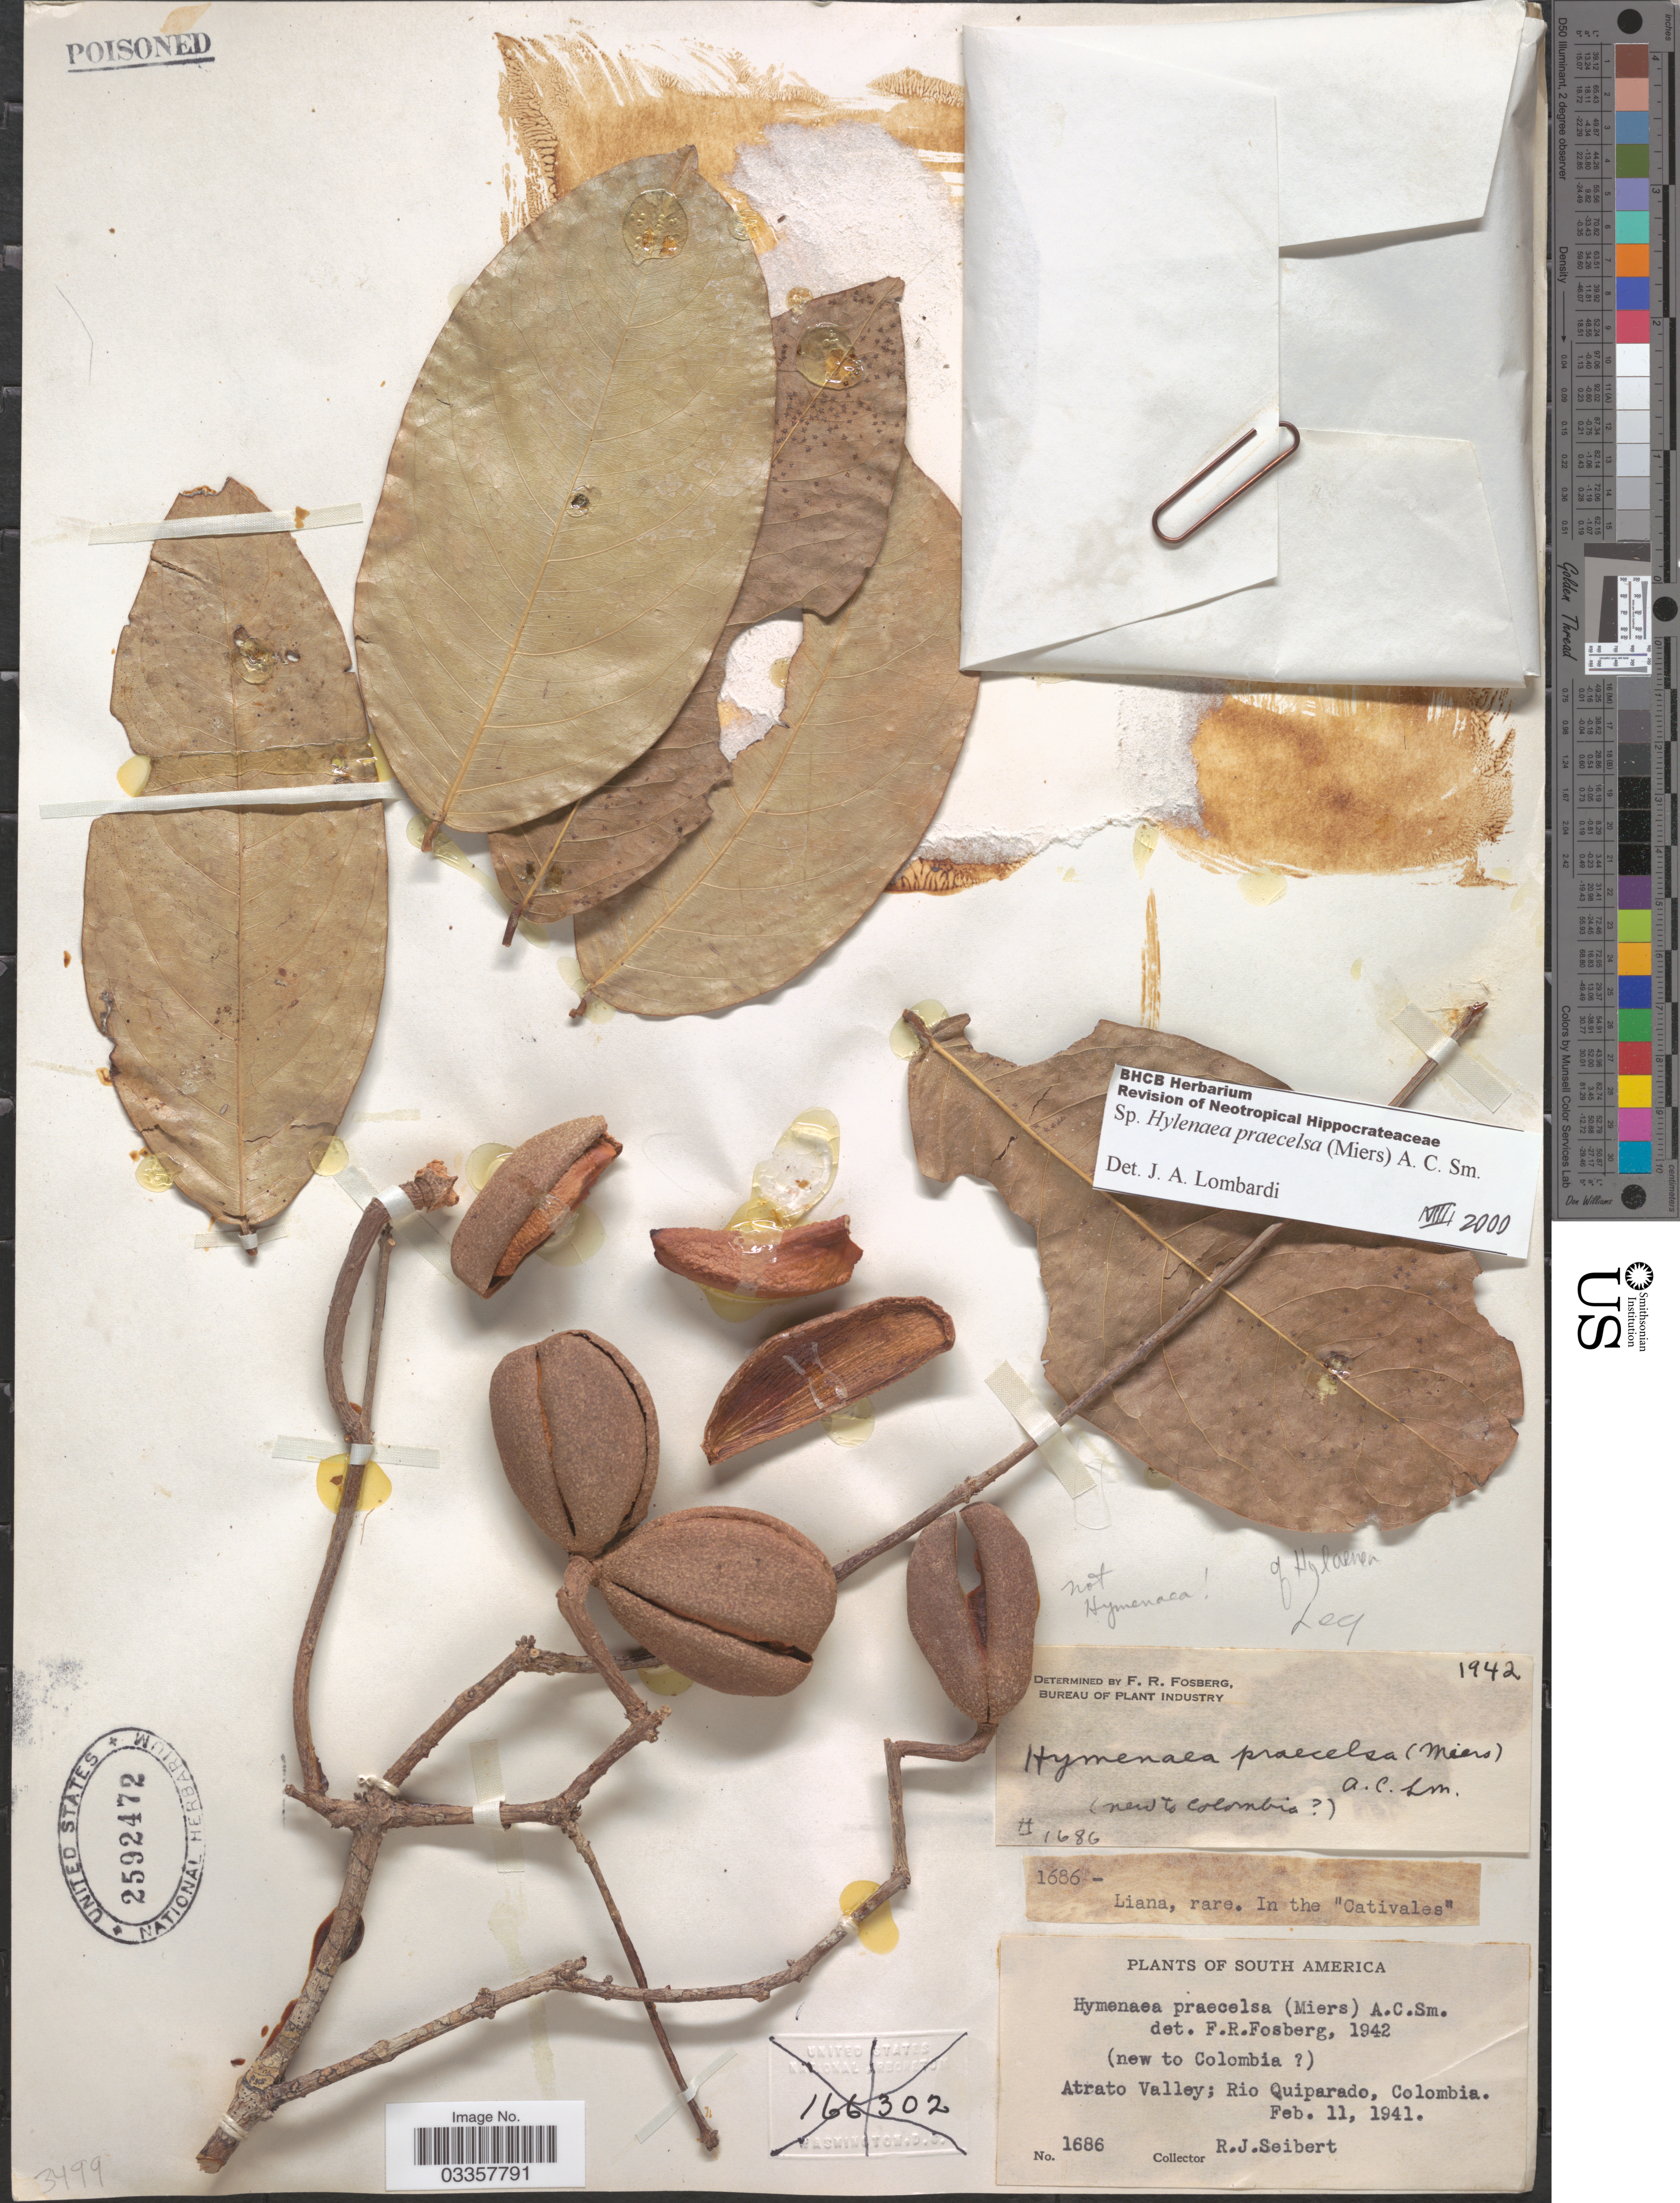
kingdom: Plantae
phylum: Tracheophyta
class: Magnoliopsida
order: Celastrales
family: Celastraceae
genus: Hylenaea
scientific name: Hylenaea praecelsa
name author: (Miers) A.C. Sm.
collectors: R. J. Seibert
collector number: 1686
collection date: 1941-02-11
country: Colombia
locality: Atrato Valley; Rio Quiparado.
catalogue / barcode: US 2592472